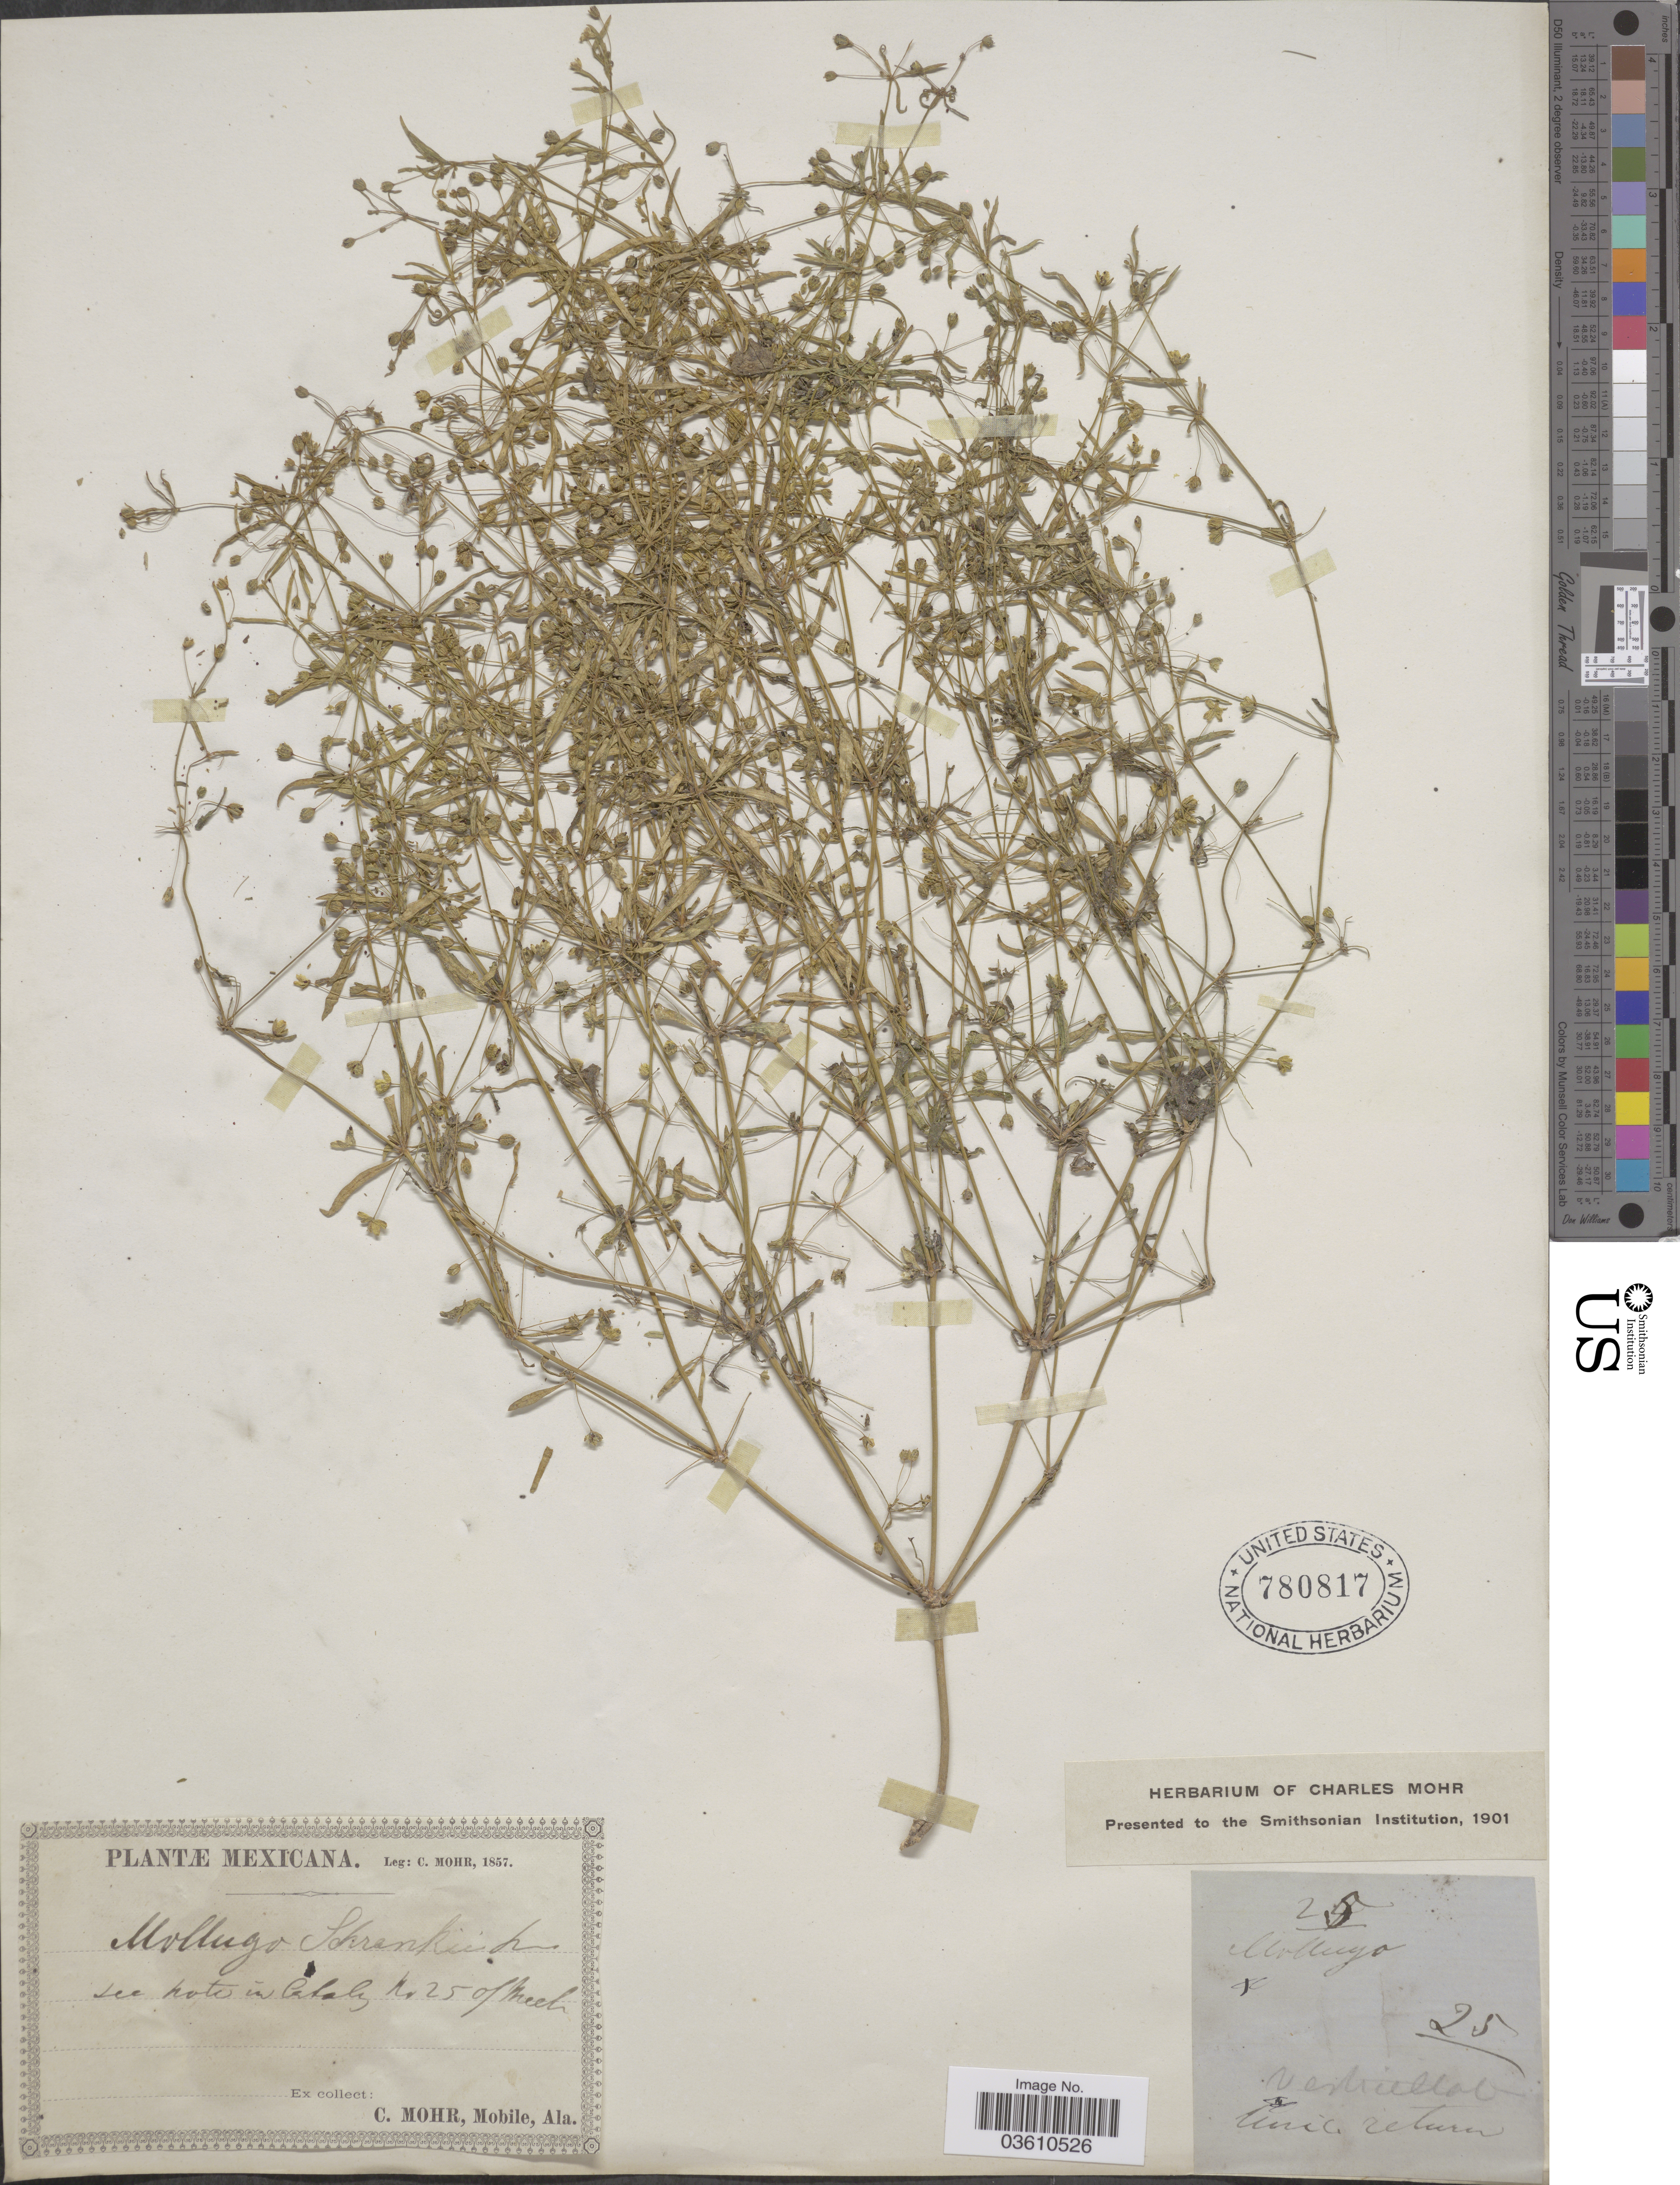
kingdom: Plantae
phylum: Tracheophyta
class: Magnoliopsida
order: Caryophyllales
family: Molluginaceae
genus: Mollugo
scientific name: Mollugo verticillata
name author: L.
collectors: Mohr, C. T. (herbarium)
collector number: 25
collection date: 1857-03-25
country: Mexico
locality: Zee hotes in Cataly. [interpreted]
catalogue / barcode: US 780817